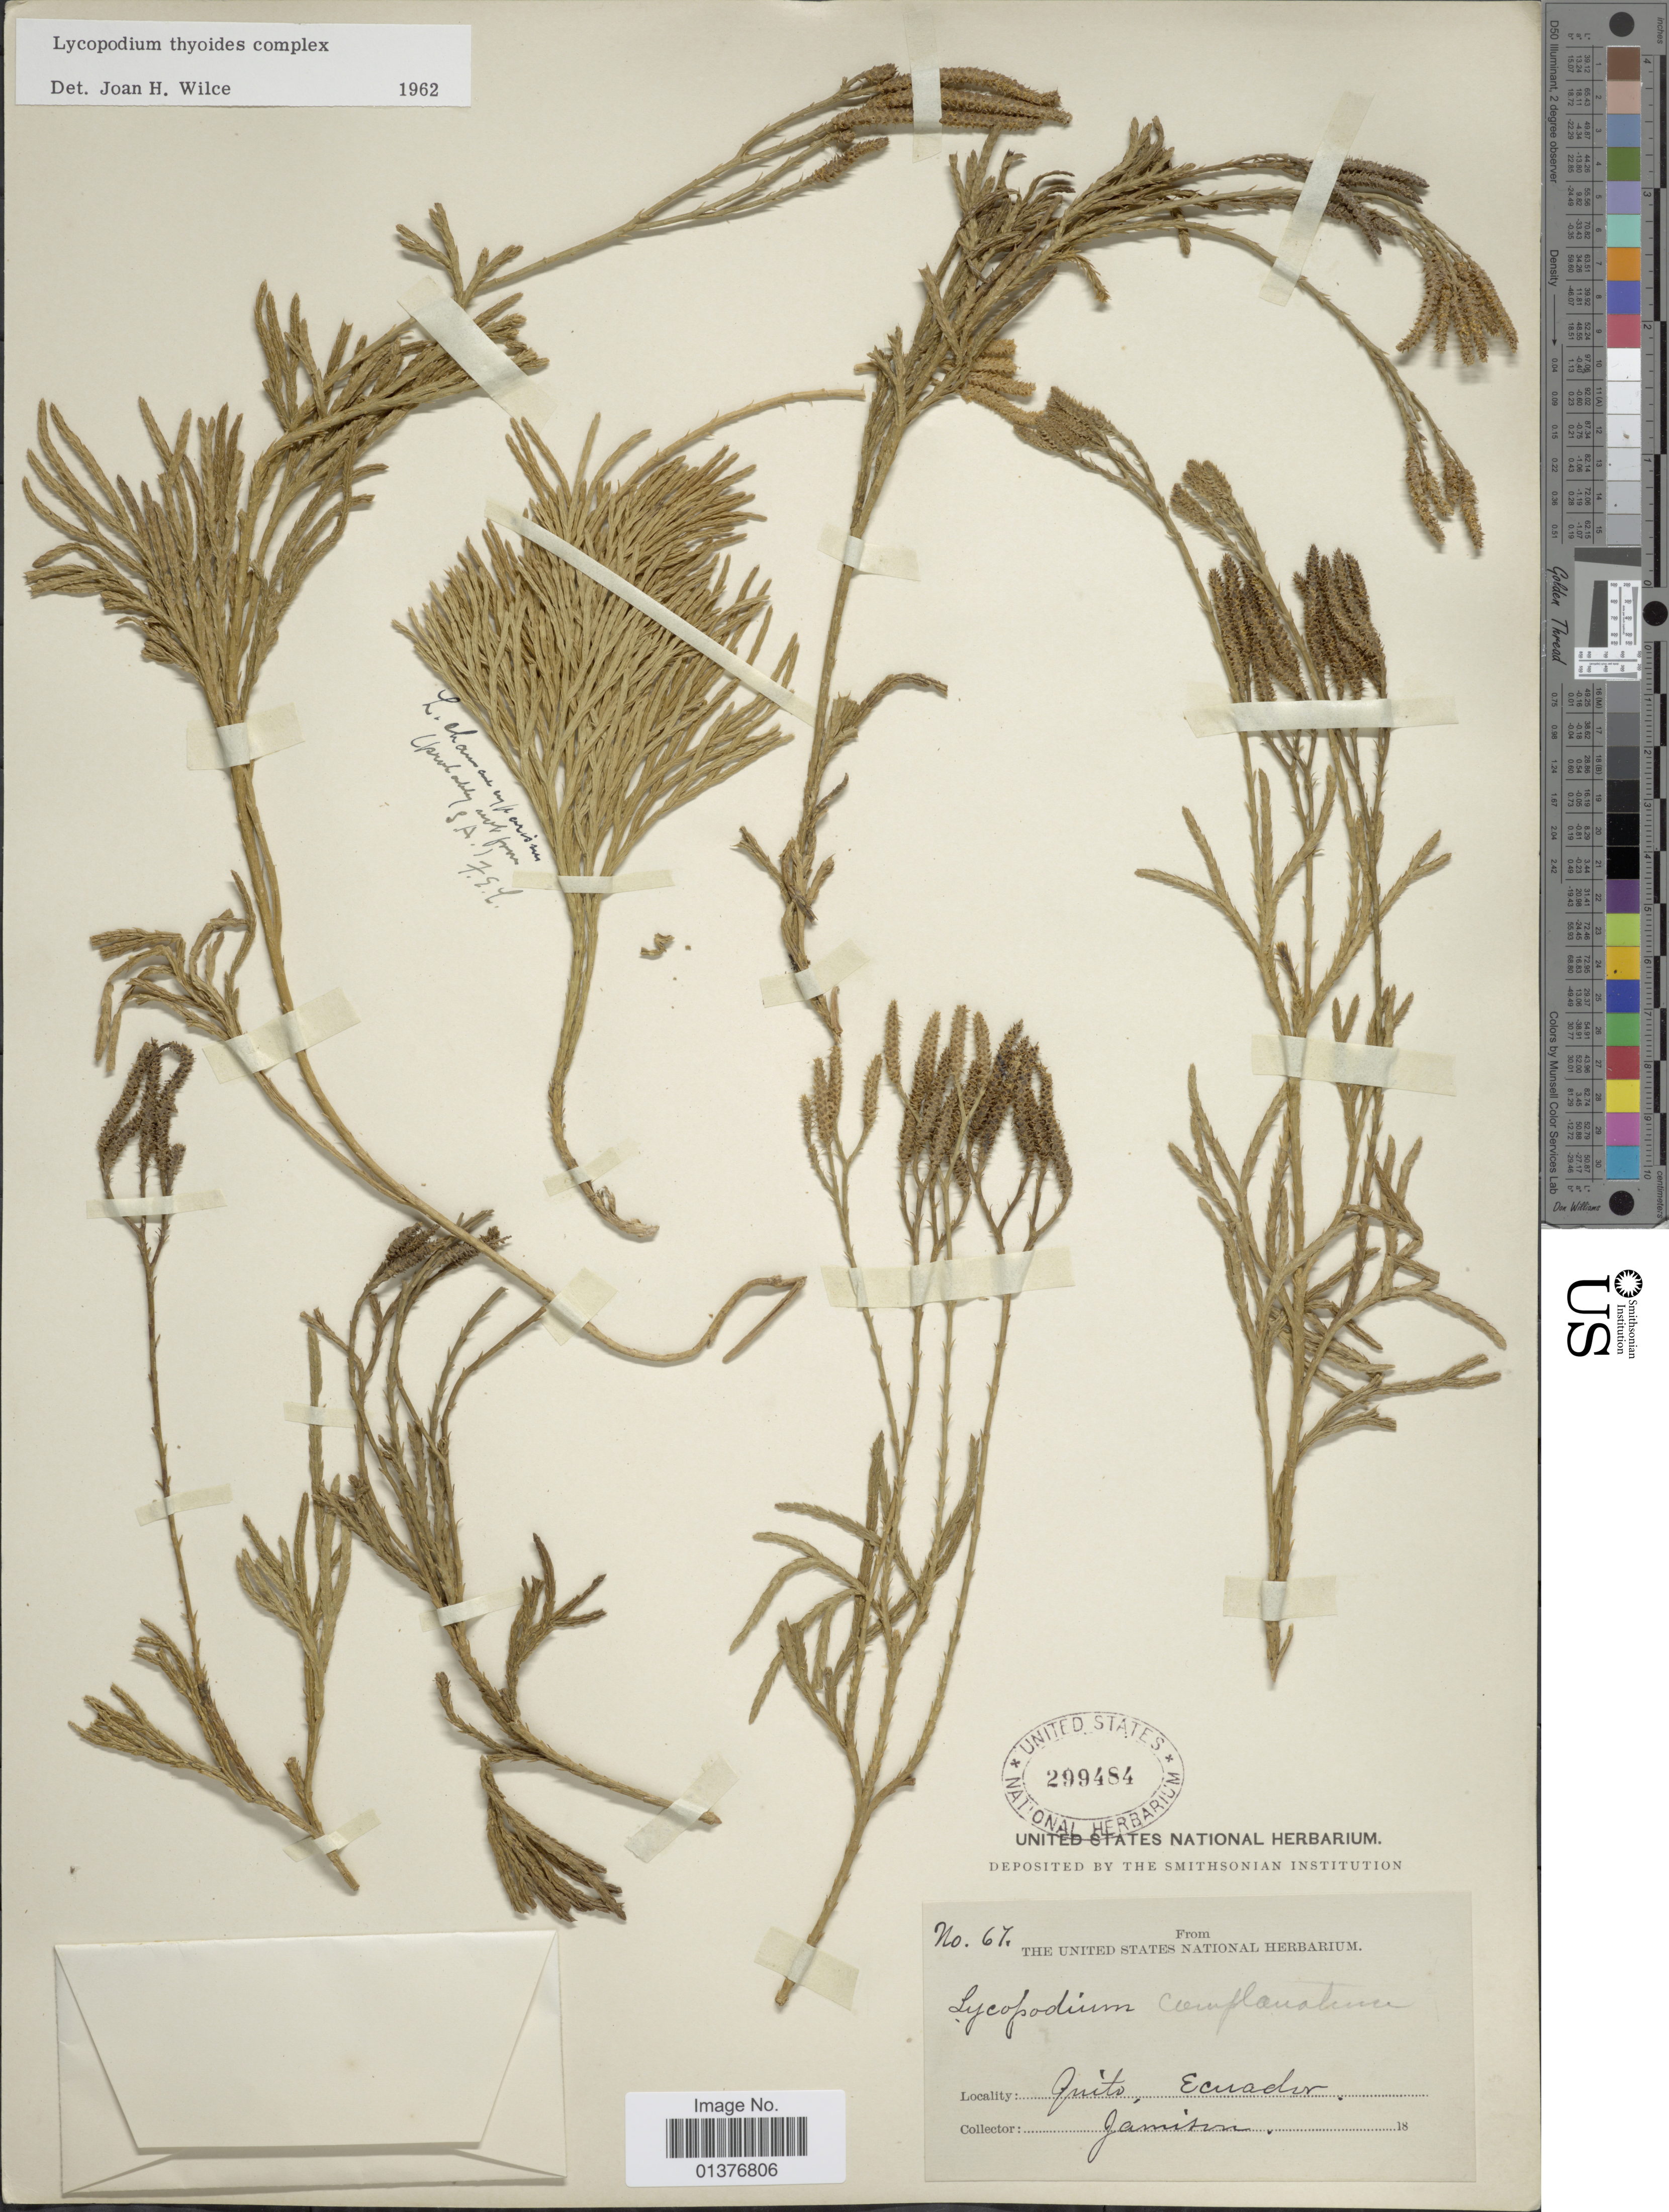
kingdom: Plantae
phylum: Tracheophyta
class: Lycopodiopsida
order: Lycopodiales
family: Lycopodiaceae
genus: Diphasiastrum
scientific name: Diphasiastrum thyoides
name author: (Humb. & Bonpl. ex Willd.) Holub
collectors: Jamison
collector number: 67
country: Ecuador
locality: Quito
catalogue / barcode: US 299484